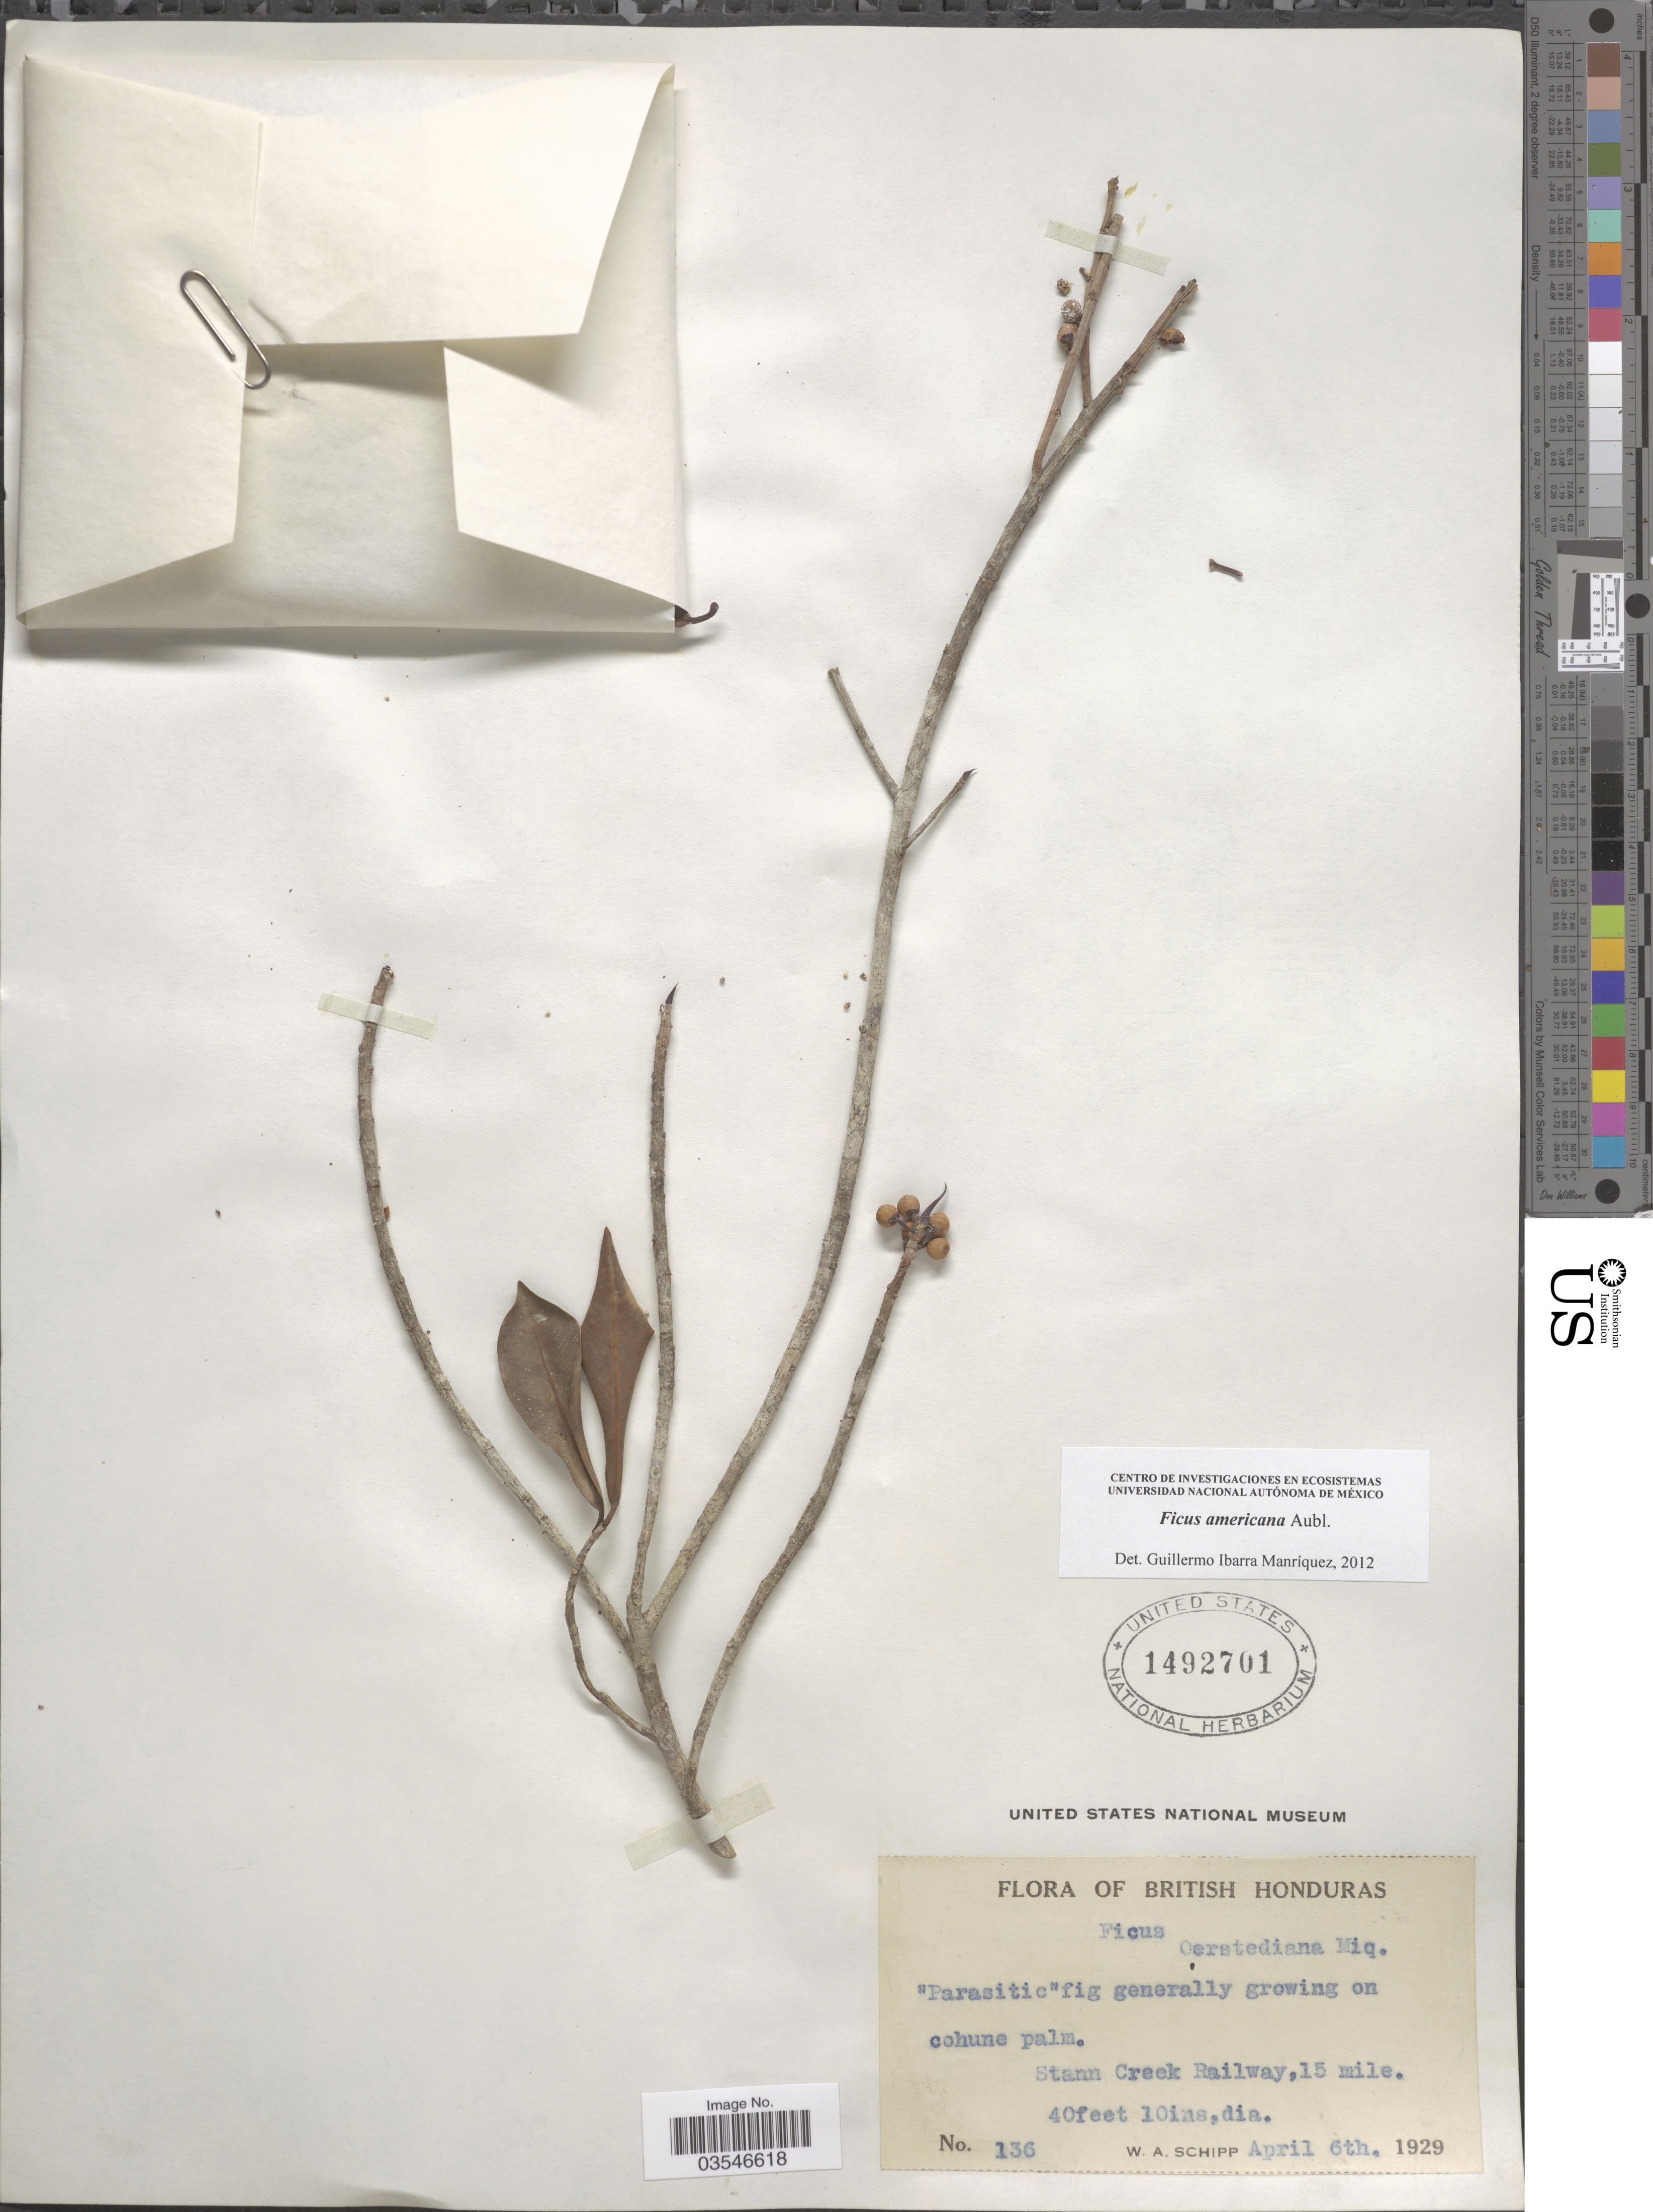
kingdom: Plantae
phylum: Tracheophyta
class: Magnoliopsida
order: Rosales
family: Moraceae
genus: Ficus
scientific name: Ficus americana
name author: Aubl.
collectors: W. Schipp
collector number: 136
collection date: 1929-04-06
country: Belize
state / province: Stann Creek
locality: British Honduras. Stann Creek Railway, 15 mile.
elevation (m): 12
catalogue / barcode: US 1492701